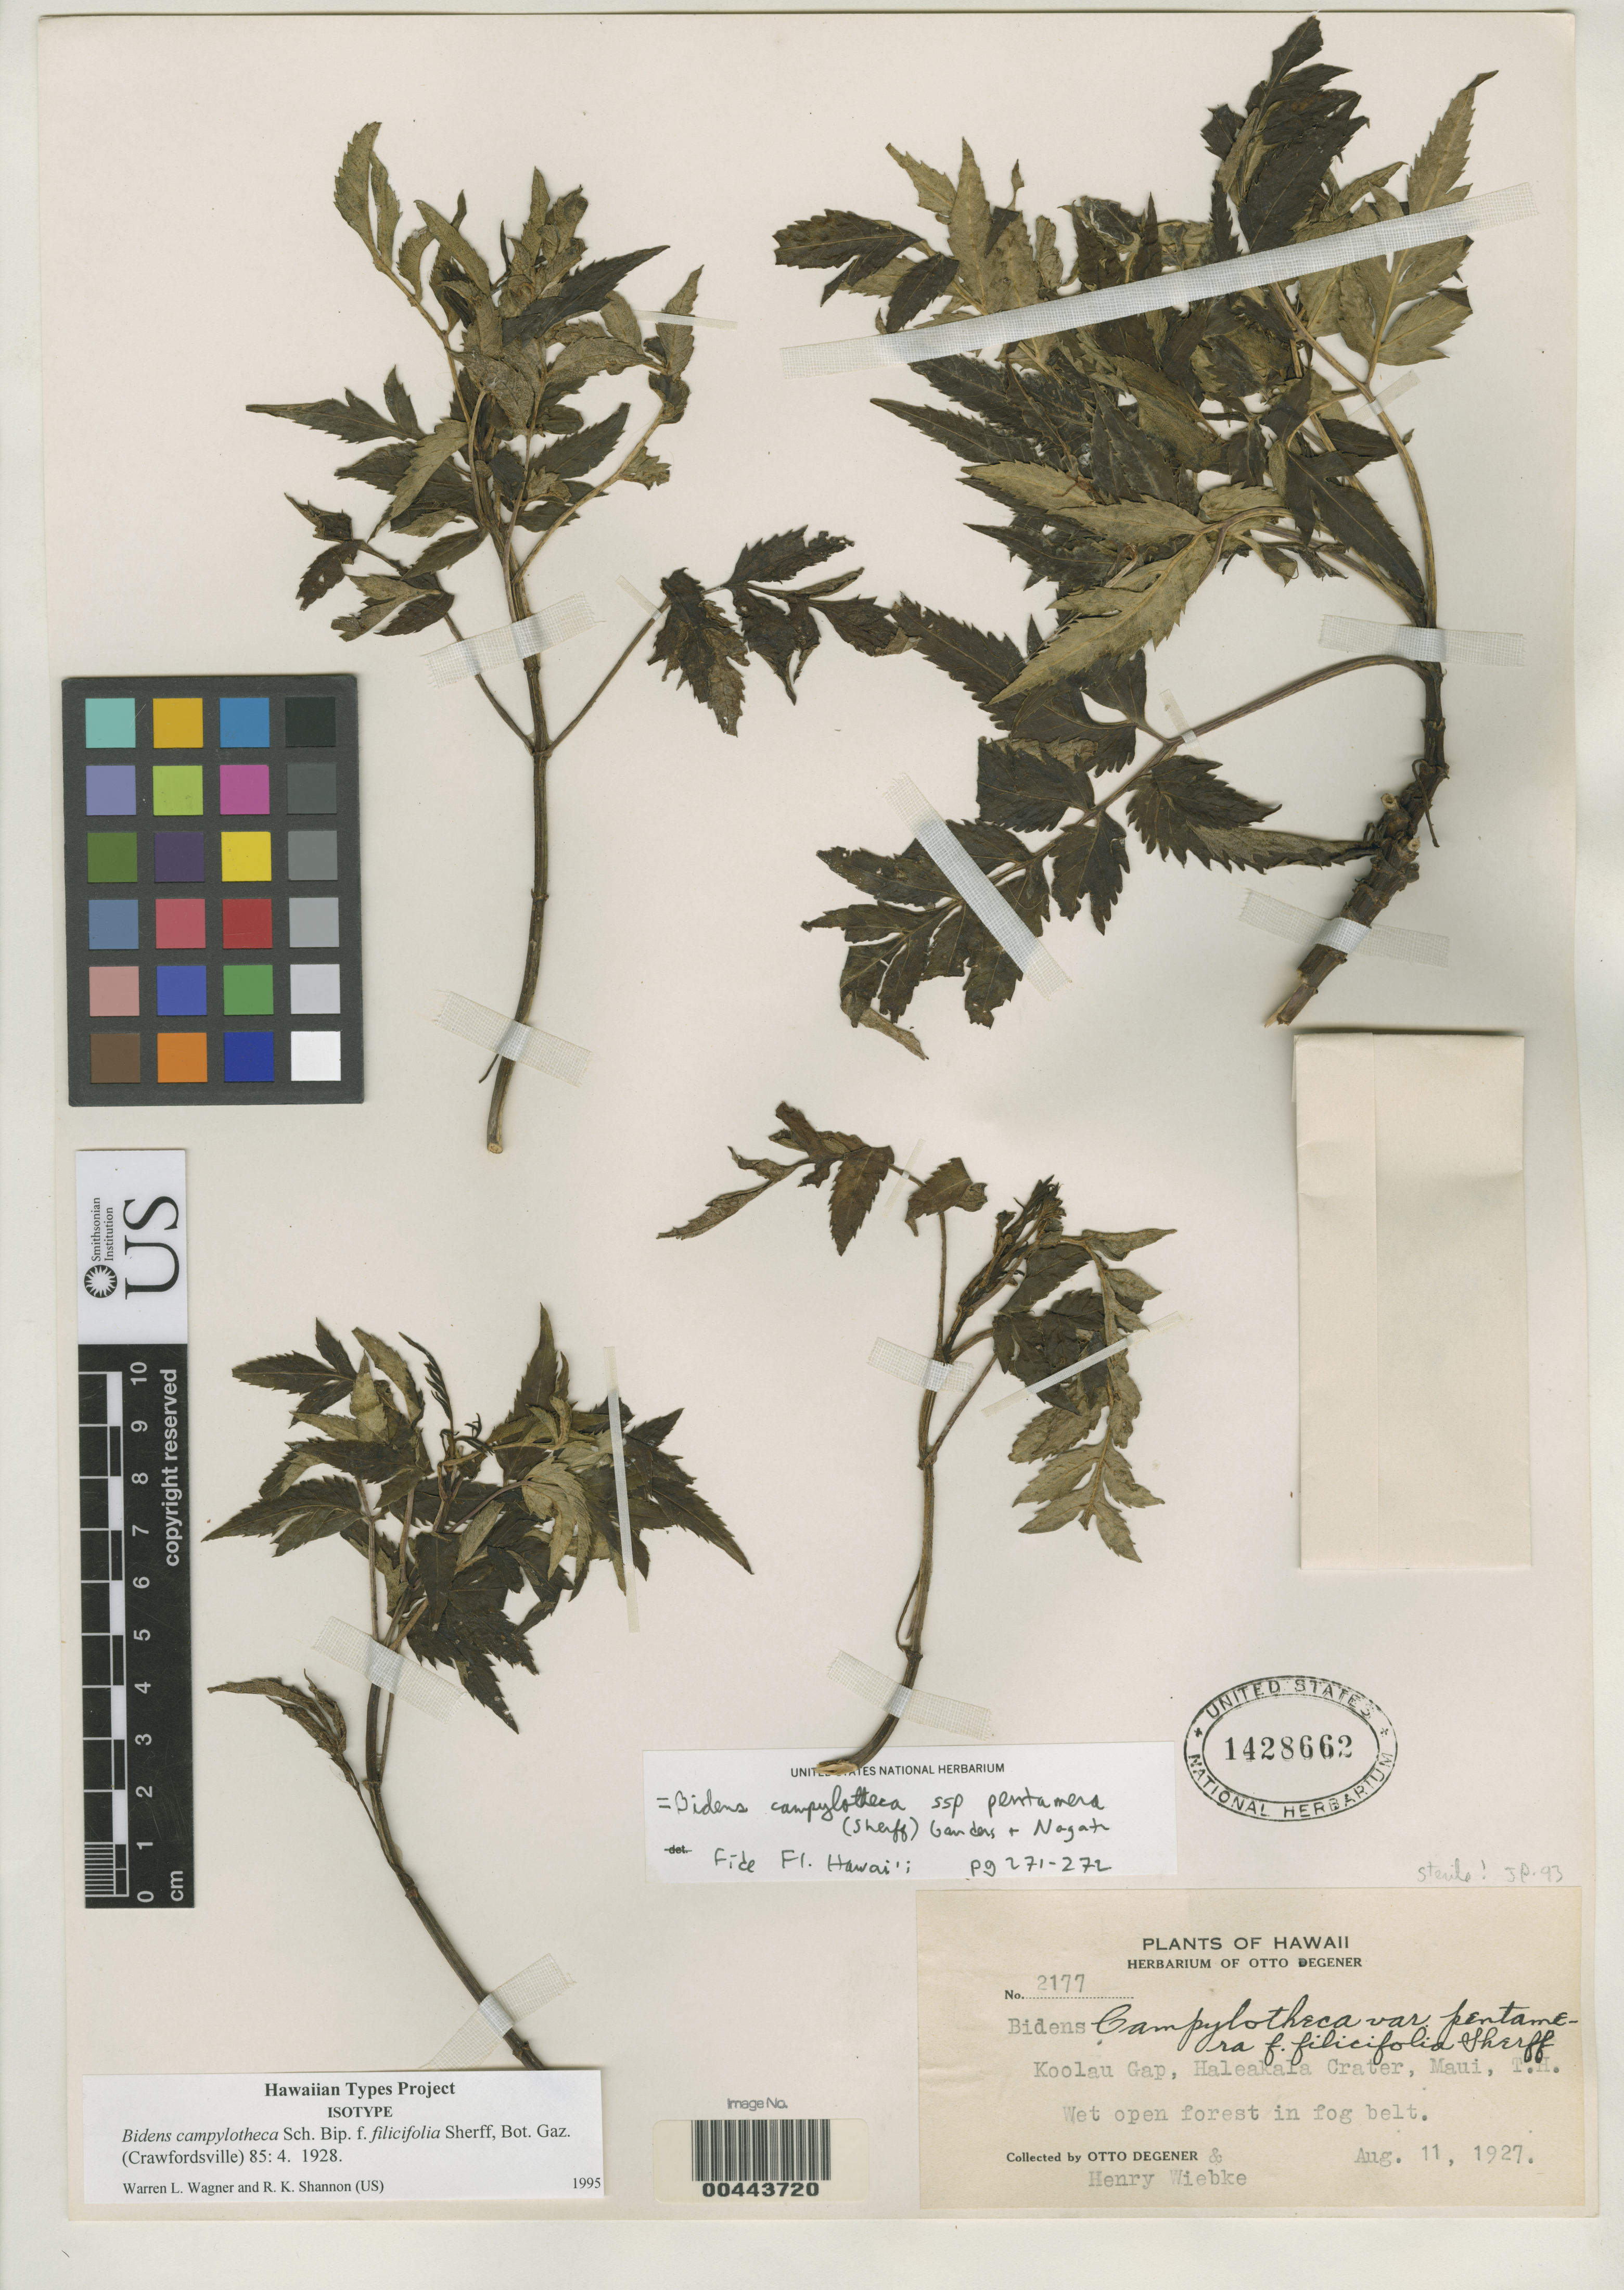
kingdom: Plantae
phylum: Tracheophyta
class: Magnoliopsida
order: Asterales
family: Asteraceae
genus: Bidens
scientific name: Bidens campylotheca f. filicifolia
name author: Sherff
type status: Isotype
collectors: O. Degener & H. Wiebke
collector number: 2177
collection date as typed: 11 Aug 1927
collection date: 1927-08-11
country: United States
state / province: Hawaii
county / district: Maui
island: Maui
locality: Koolau Gap, Haleakala Crater.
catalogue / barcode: US 1428662